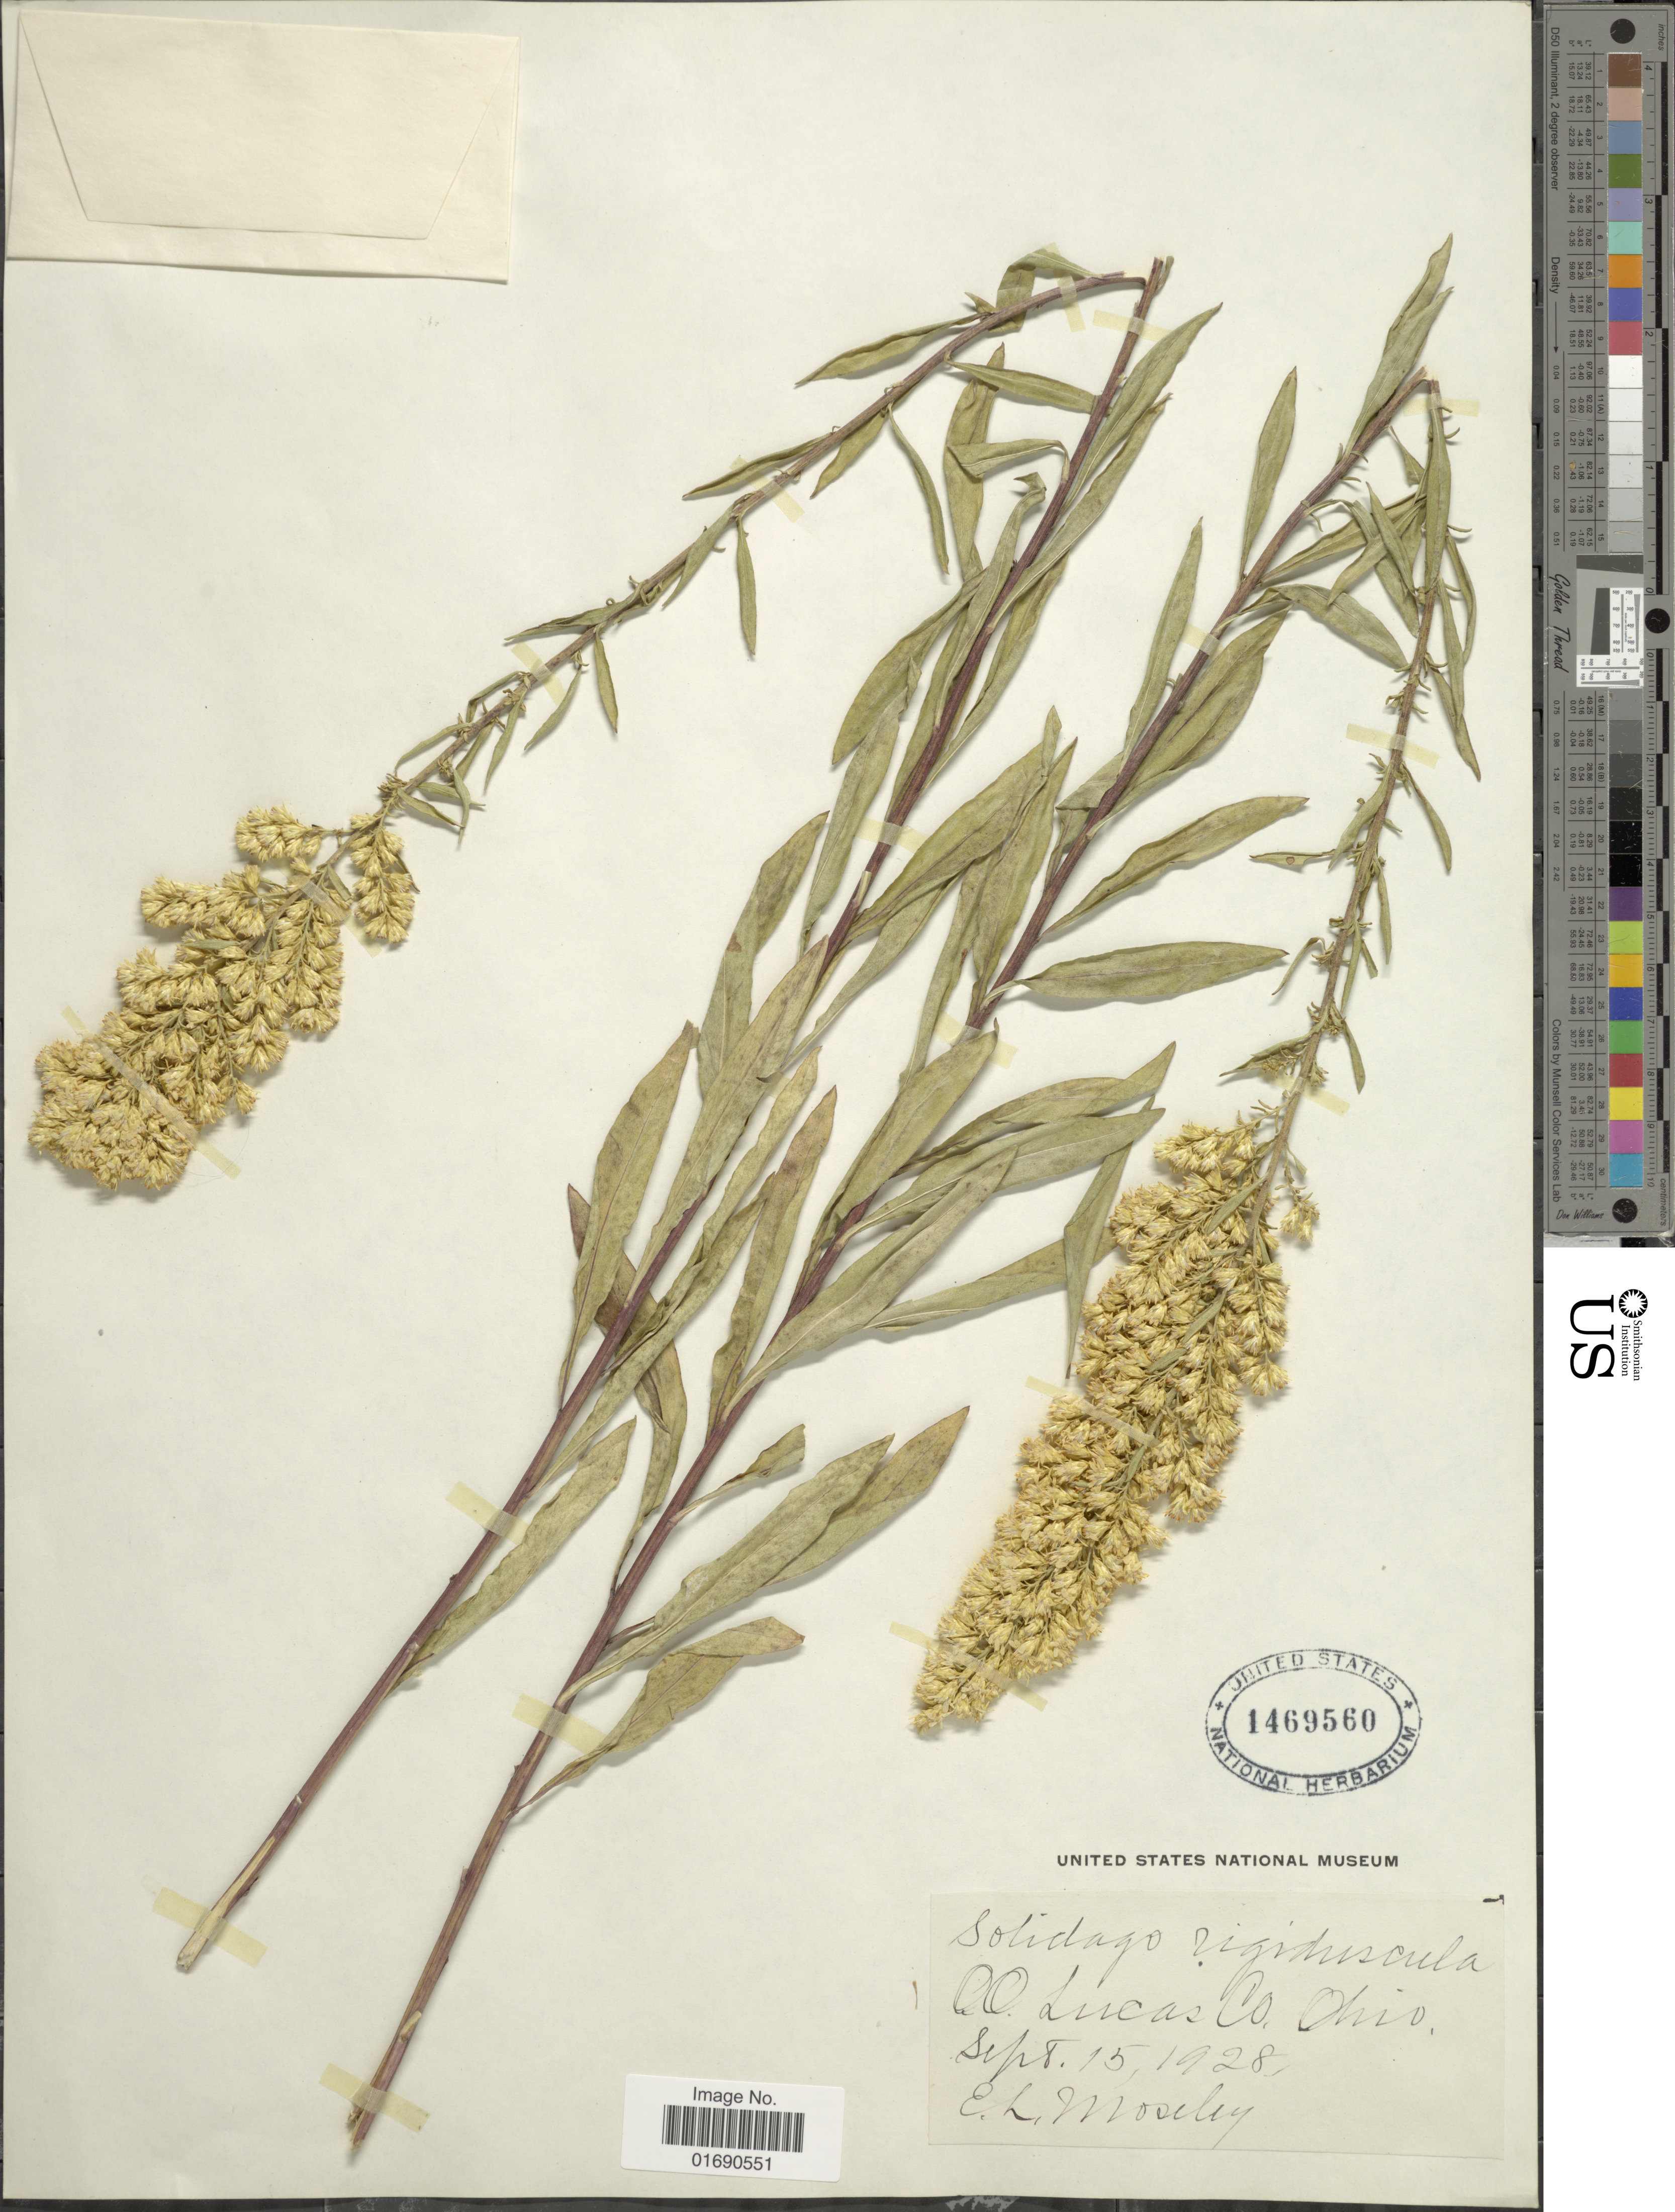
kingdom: Plantae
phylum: Tracheophyta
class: Magnoliopsida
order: Asterales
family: Asteraceae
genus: Solidago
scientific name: Solidago speciosa var. angustata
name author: Torr. & A. Gray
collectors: E. Moseley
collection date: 1928-09-15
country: United States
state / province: Ohio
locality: Lucas Co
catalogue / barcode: US 1469560